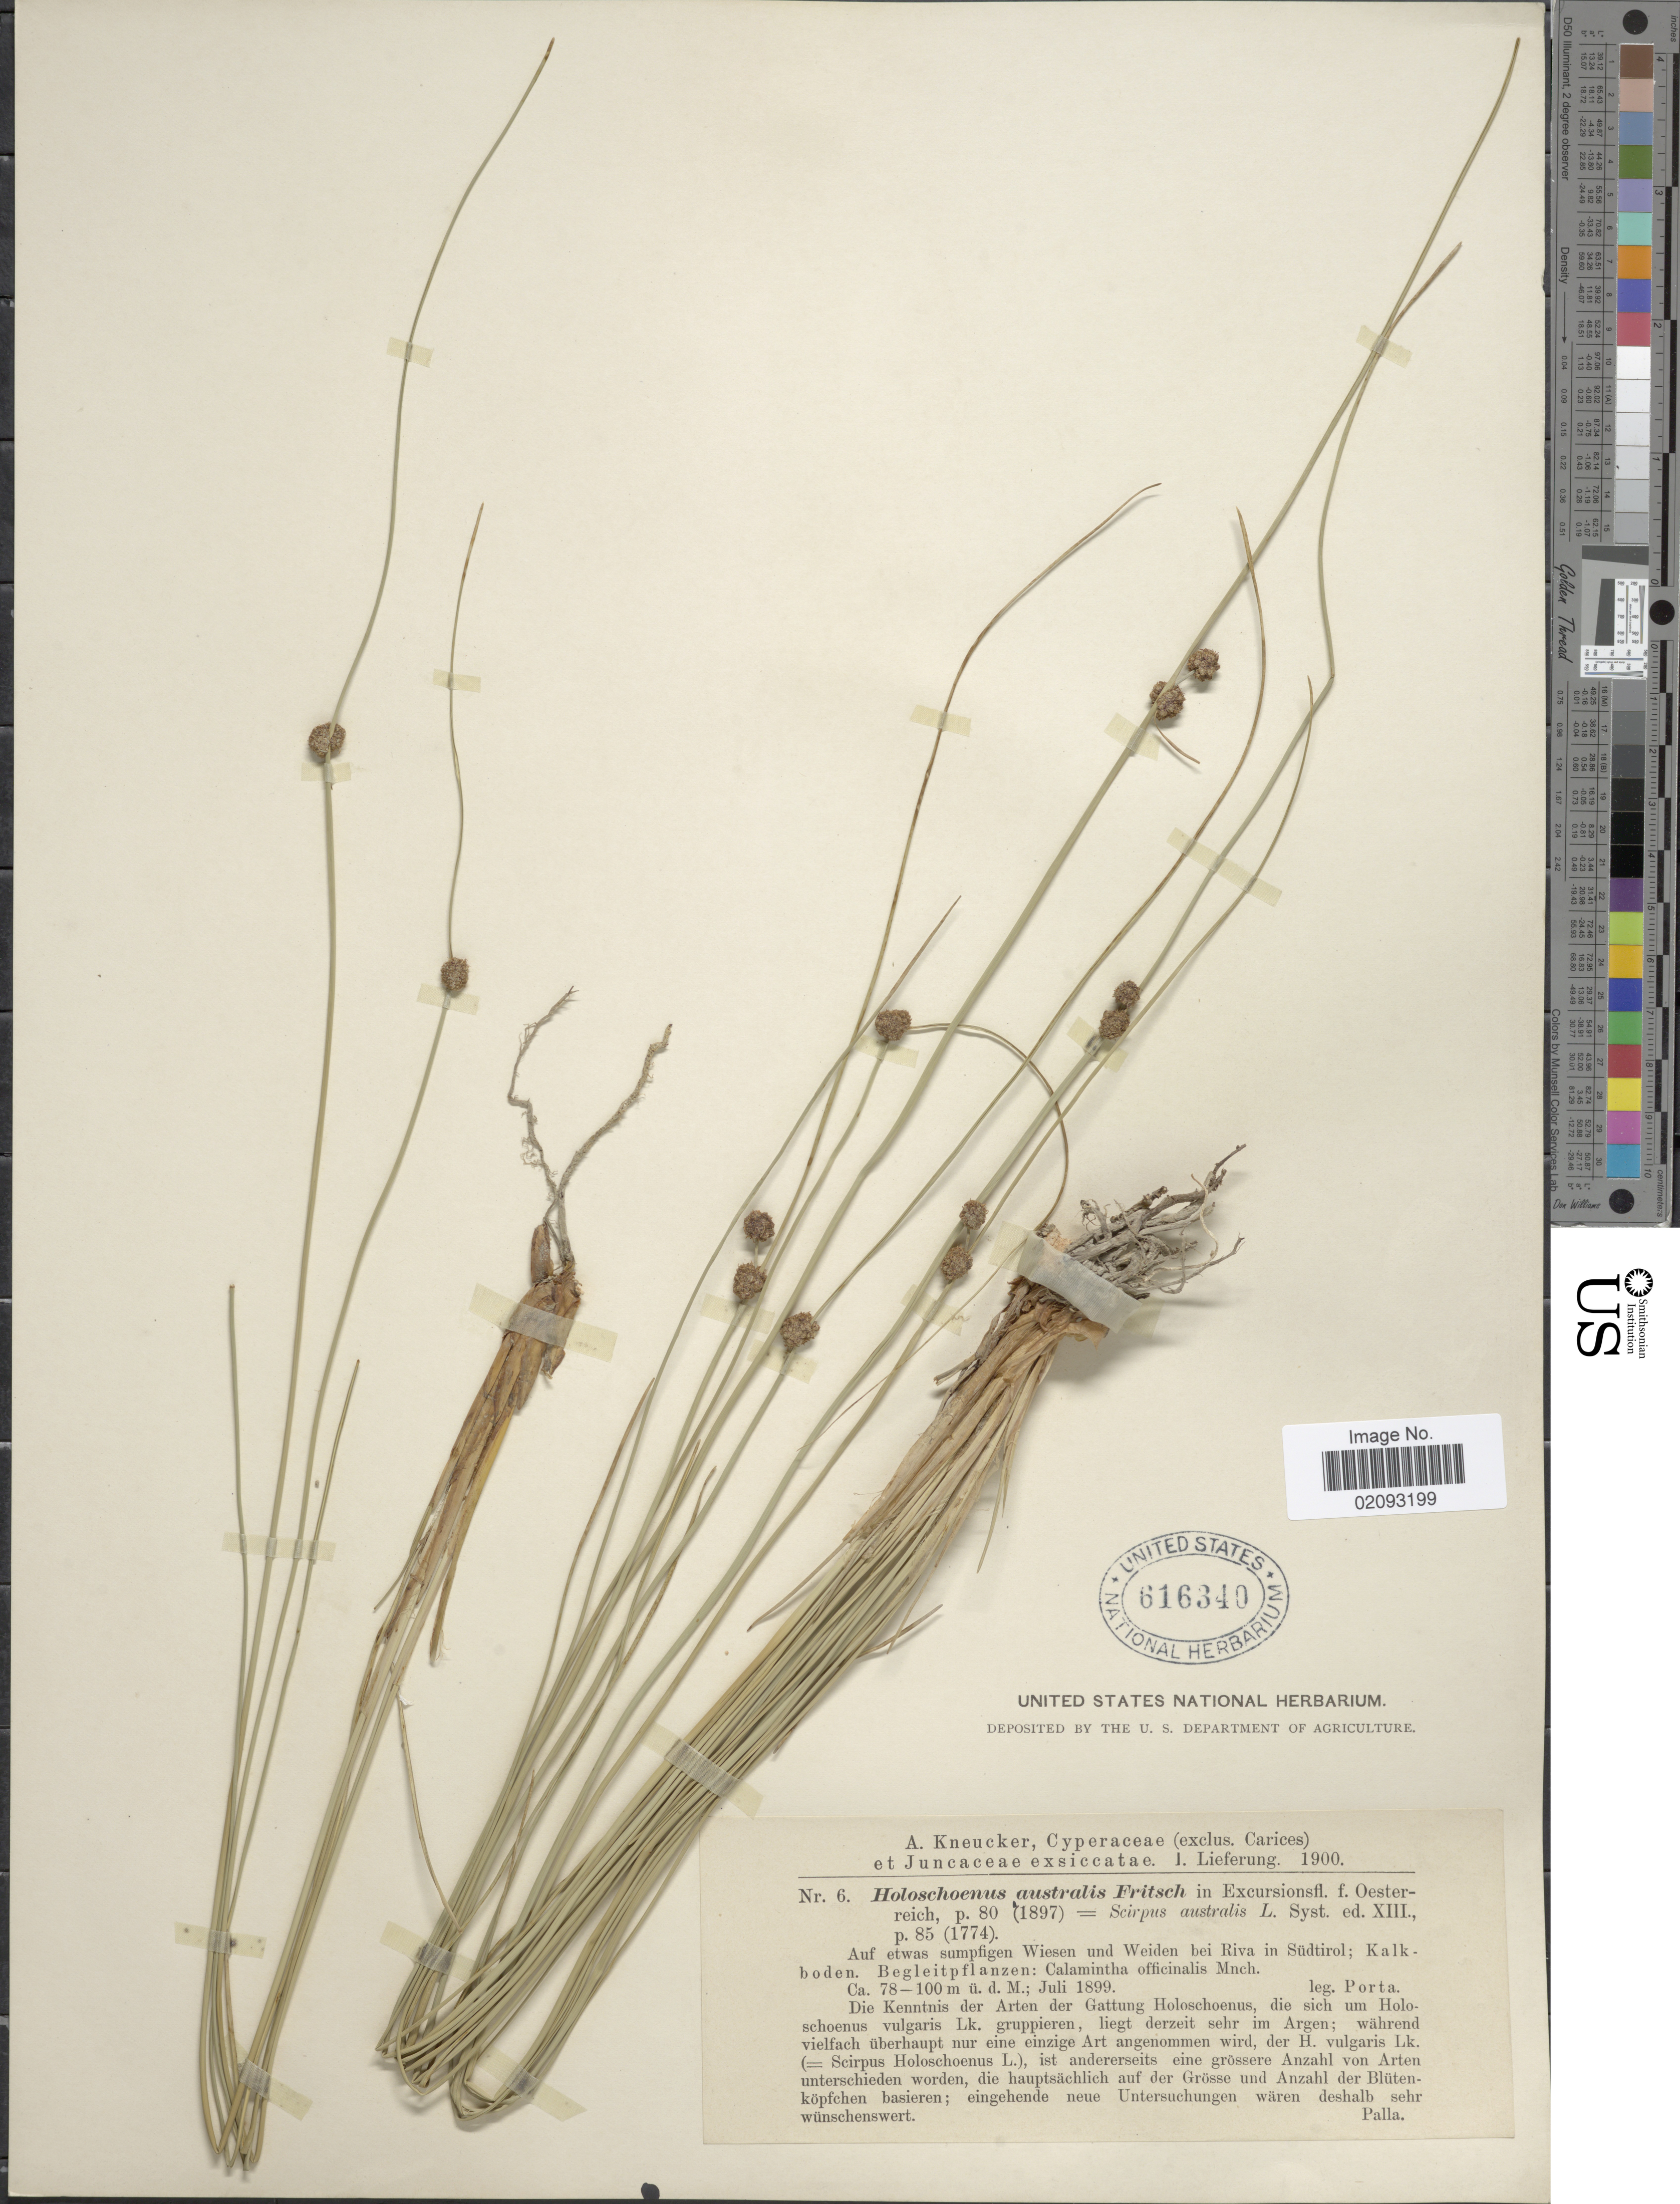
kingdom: Plantae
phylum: Tracheophyta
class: Liliopsida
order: Poales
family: Cyperaceae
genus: Scirpoides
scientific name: Scirpoides holoschoenus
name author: (L.) Soják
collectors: -- Porta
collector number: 6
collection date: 1899-07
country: Austria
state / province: Tirol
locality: Auf etwas sumpfigen Wiesen und Weiden bei Riva in Südtirol; Kalkboden. Begleitpflanzen: Calamintha officinalis Mnch.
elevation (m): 78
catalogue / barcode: US 616340